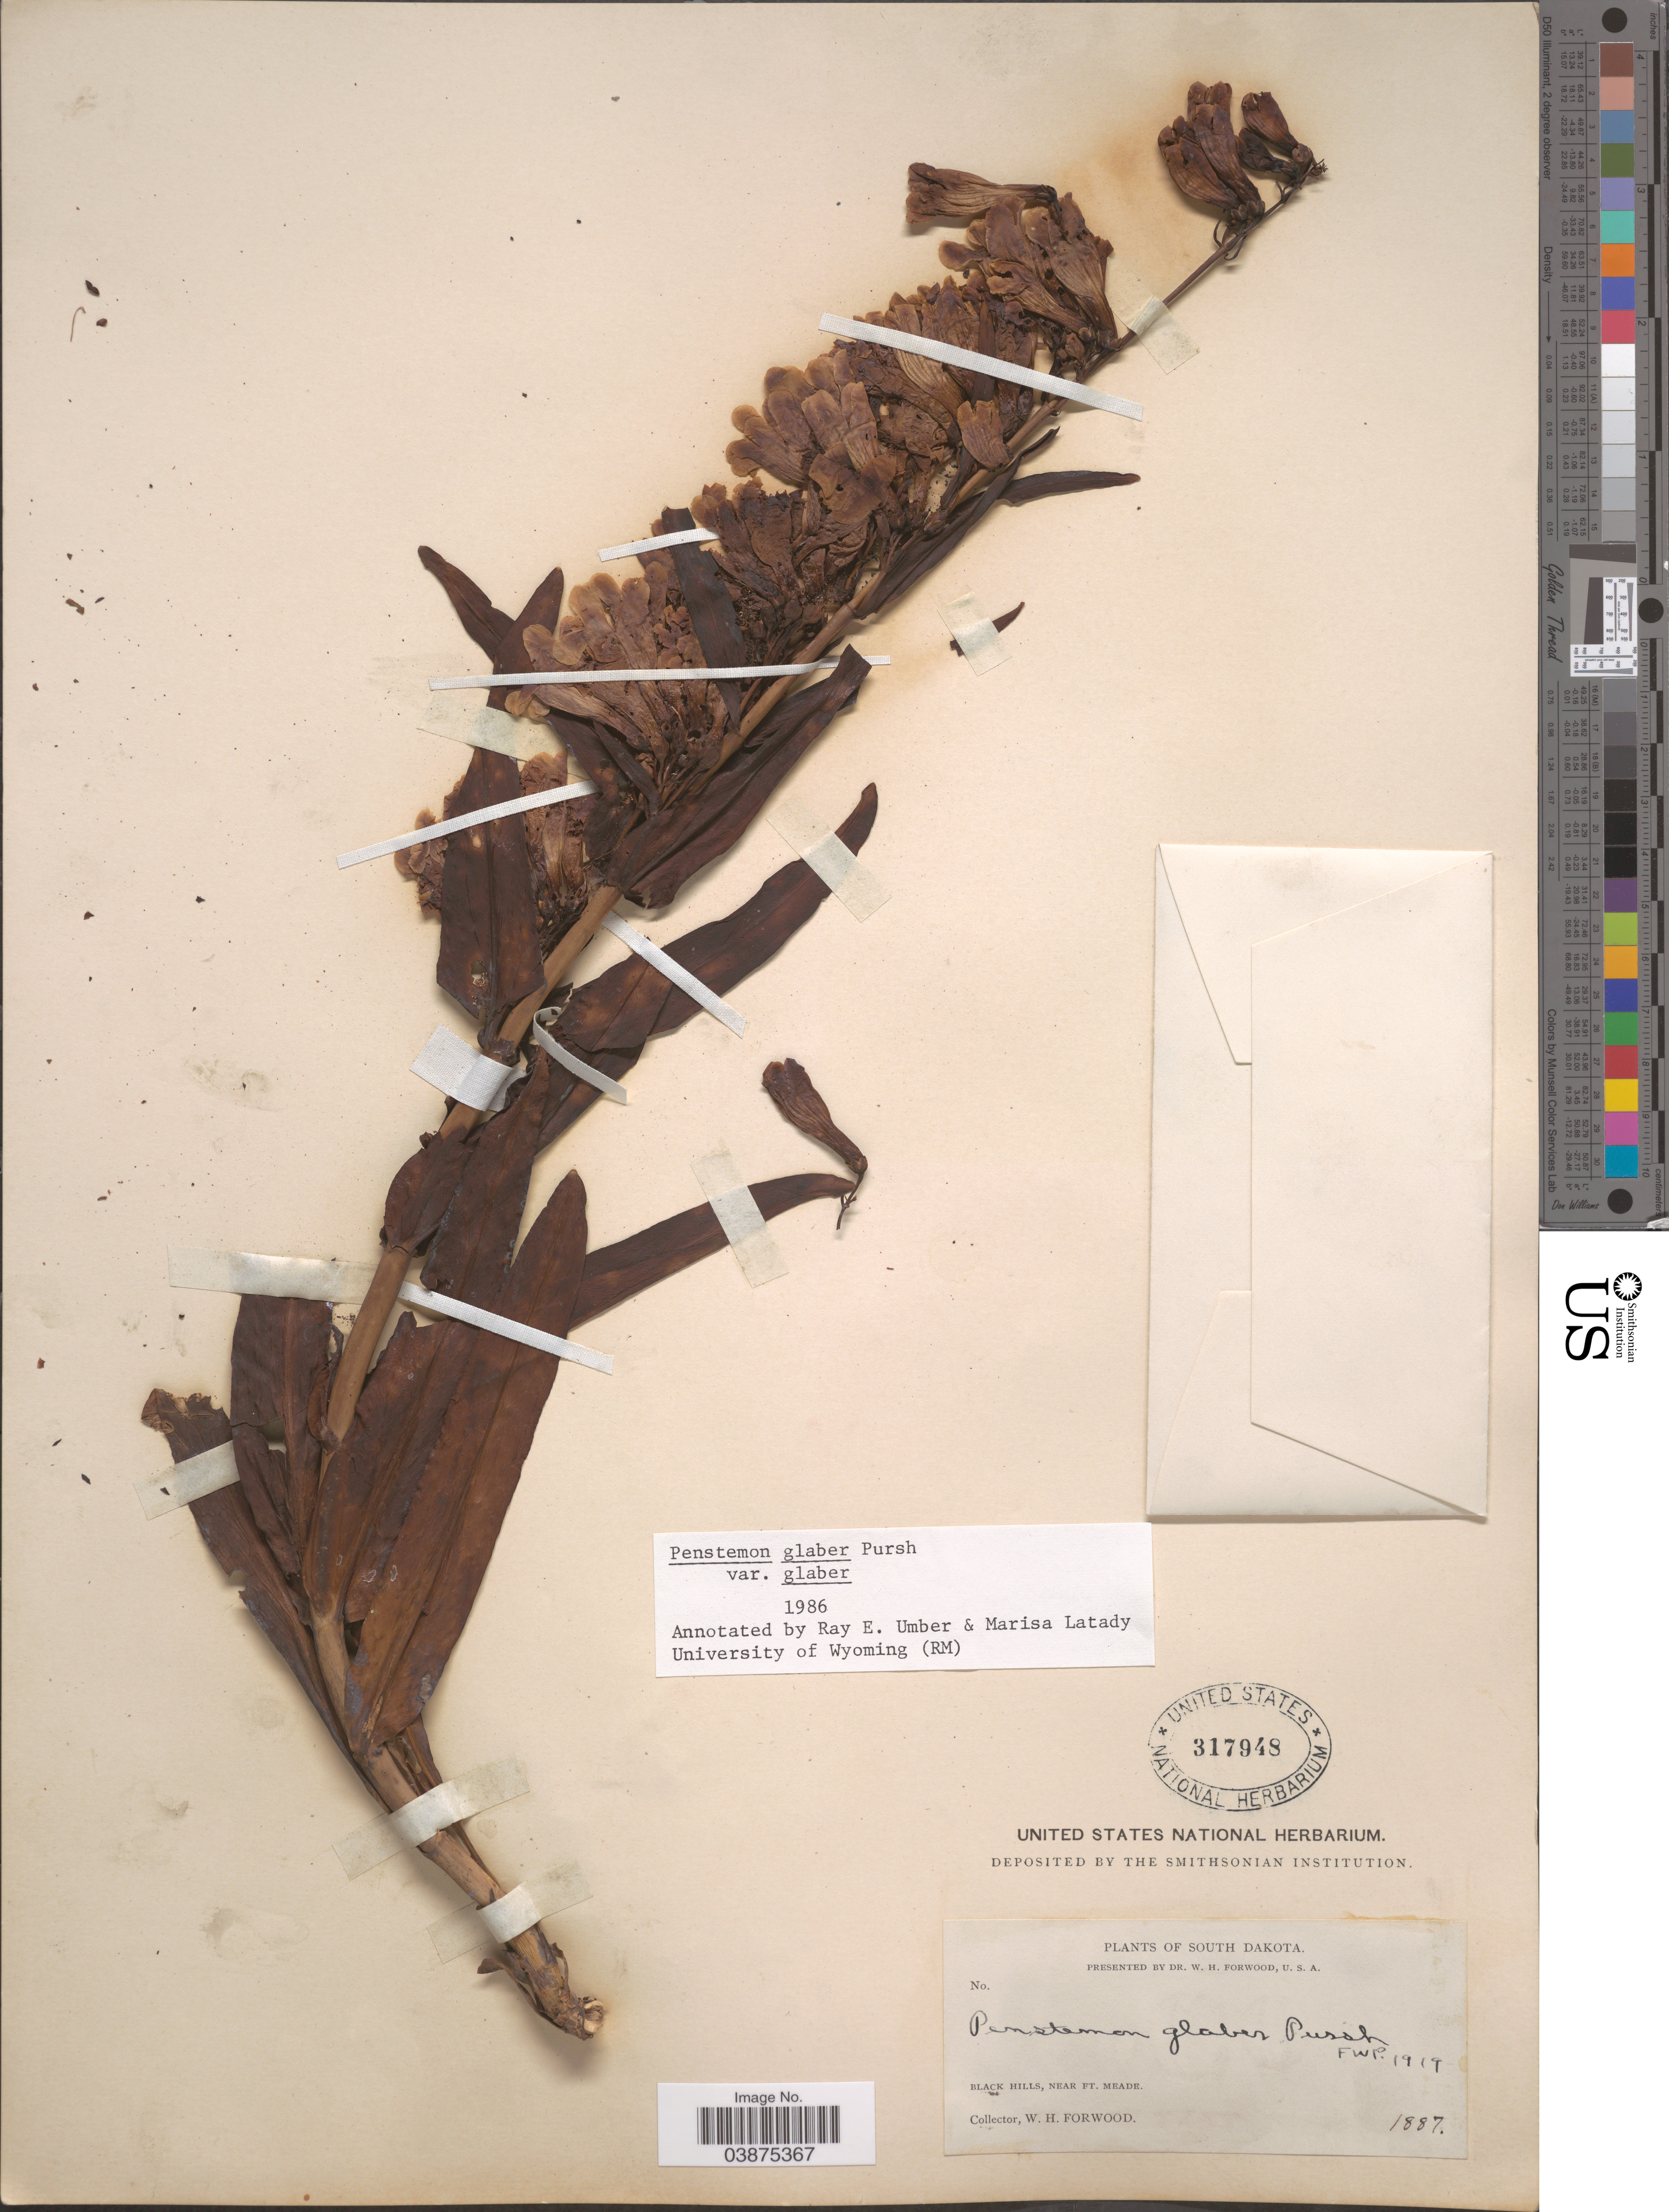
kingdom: Plantae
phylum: Tracheophyta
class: Magnoliopsida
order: Lamiales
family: Plantaginaceae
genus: Penstemon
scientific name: Penstemon glaber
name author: Pursh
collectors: W. Forwood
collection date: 1887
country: United States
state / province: South Dakota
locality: Black Hills, near Ft. Meade.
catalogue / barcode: US 317948